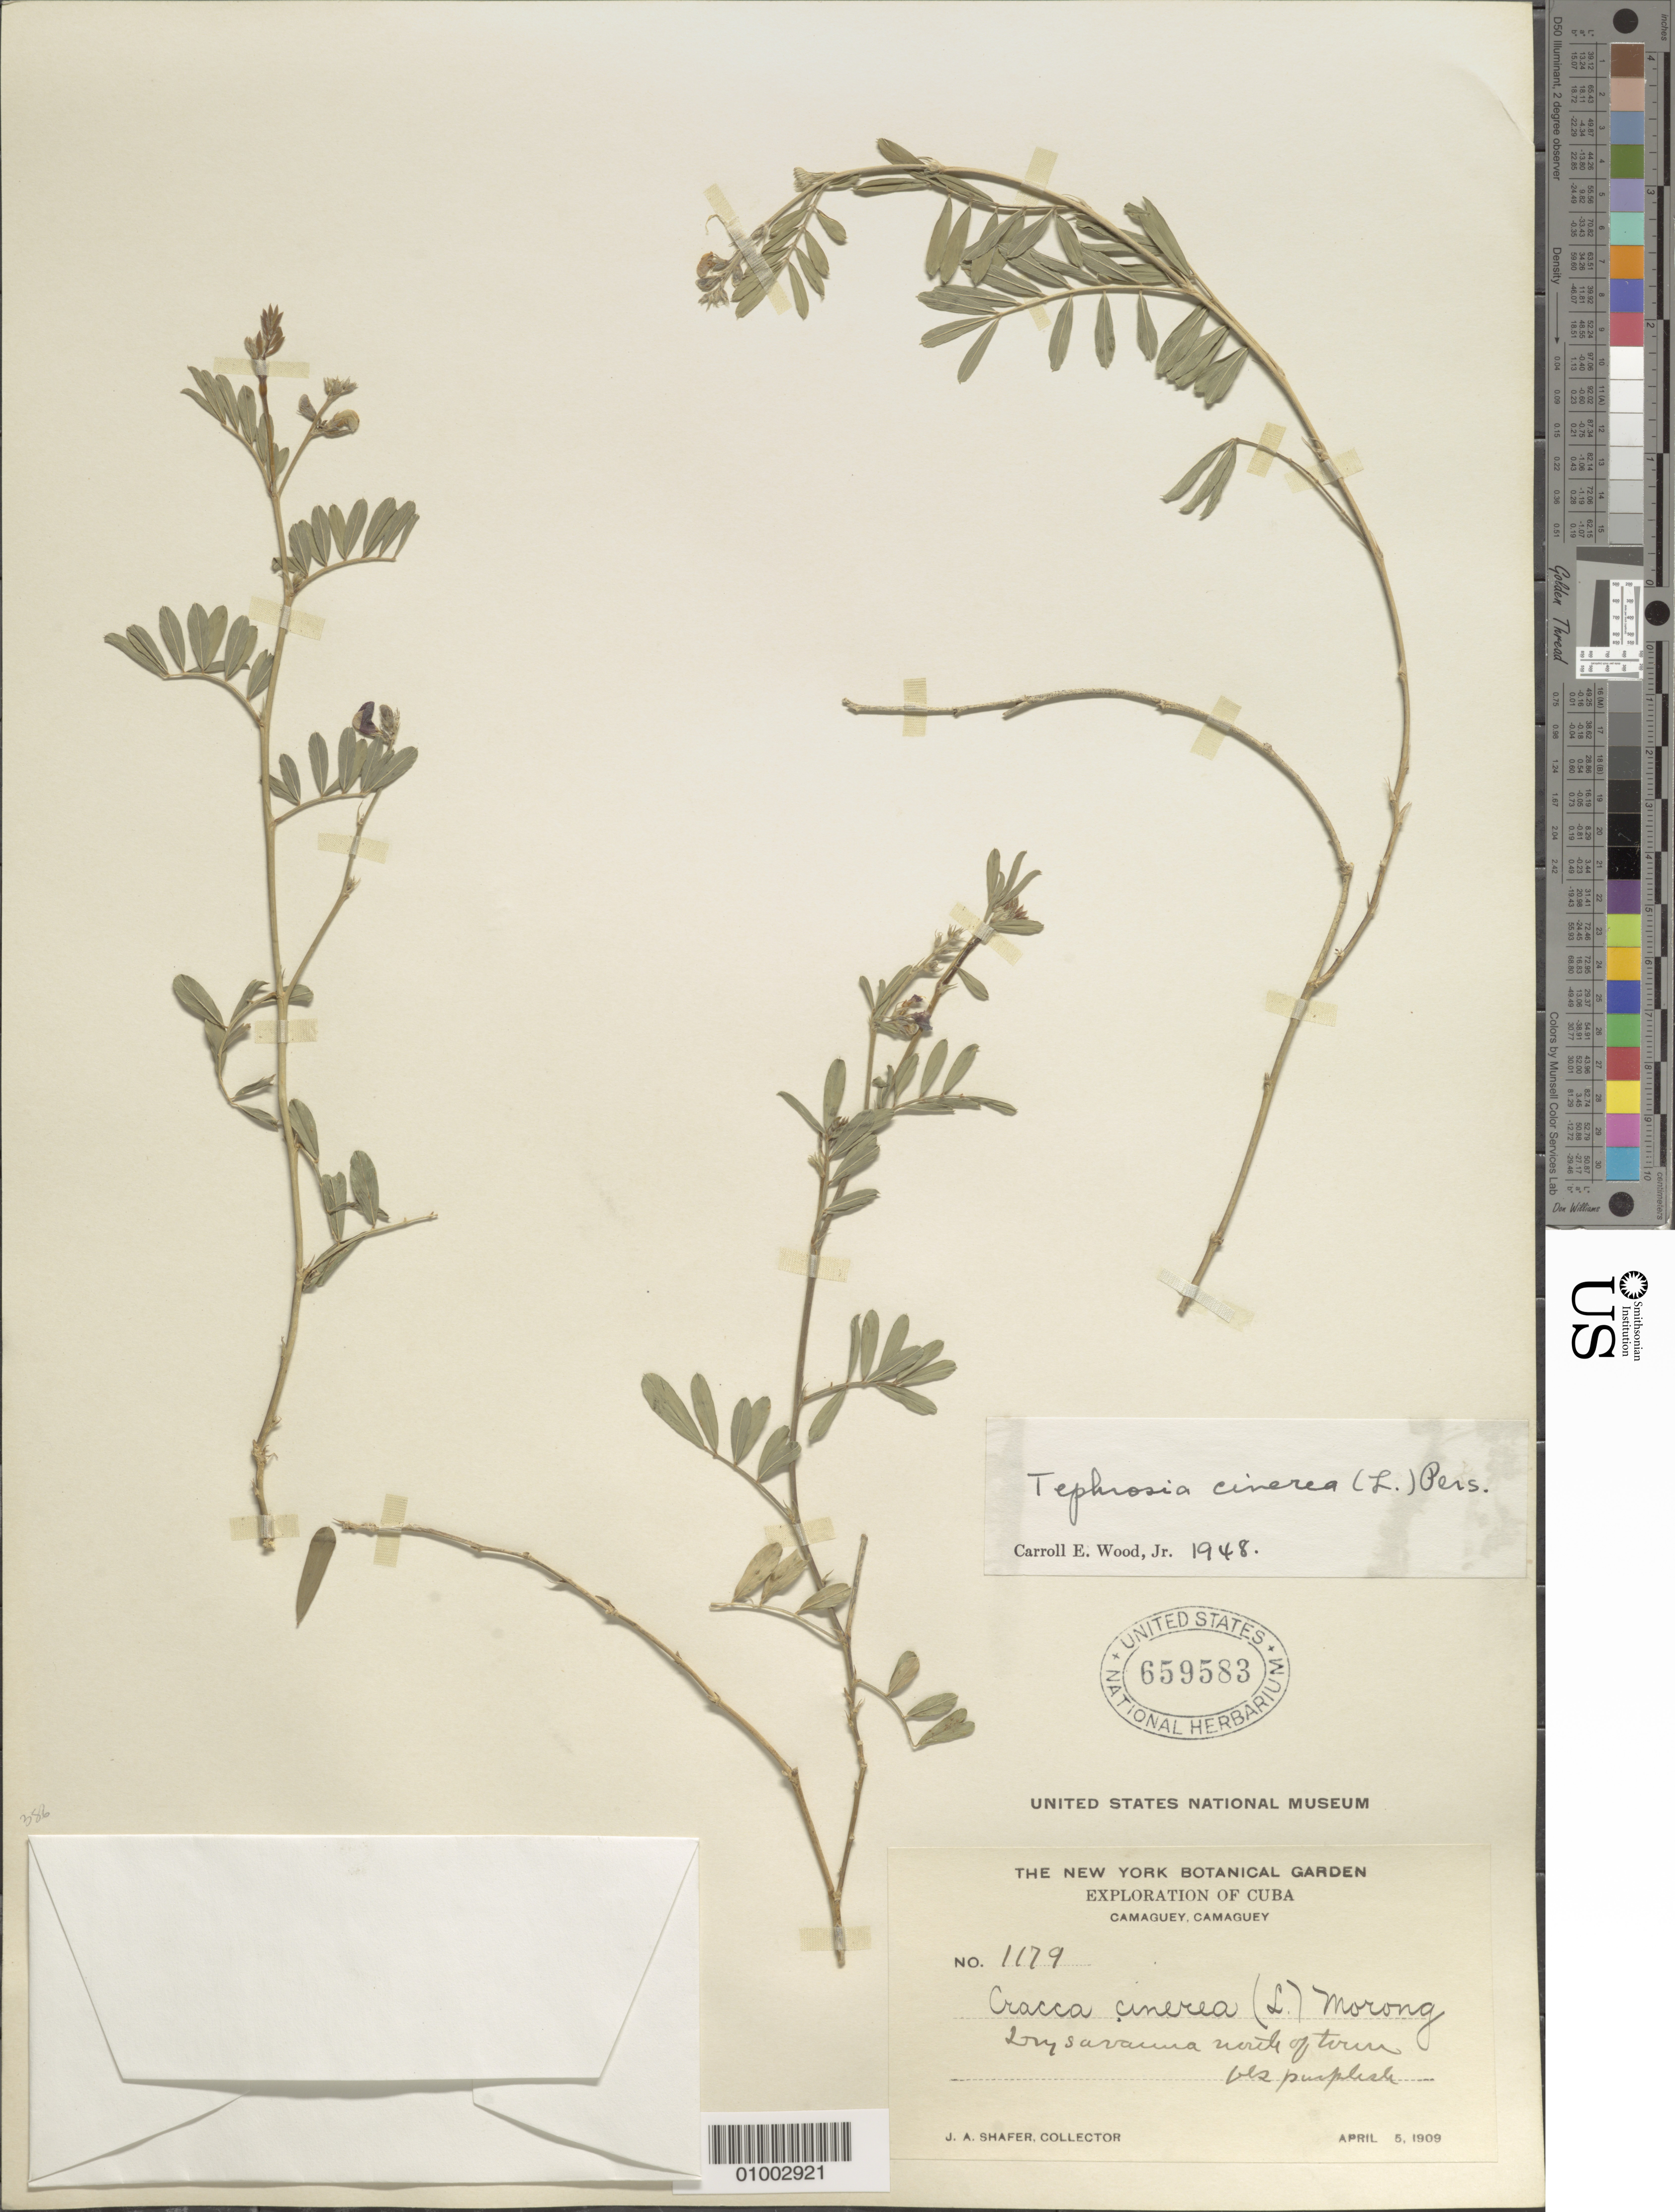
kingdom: Plantae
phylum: Tracheophyta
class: Magnoliopsida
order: Fabales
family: Fabaceae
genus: Tephrosia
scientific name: Tephrosia cinerea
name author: (L.) Pers.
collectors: J. A. Shafer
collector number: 1179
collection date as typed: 05 Apr 1909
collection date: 1909-04-05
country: Cuba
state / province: Camagüey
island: Cuba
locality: Dry savanna north of town, Camaguey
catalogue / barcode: US 659583